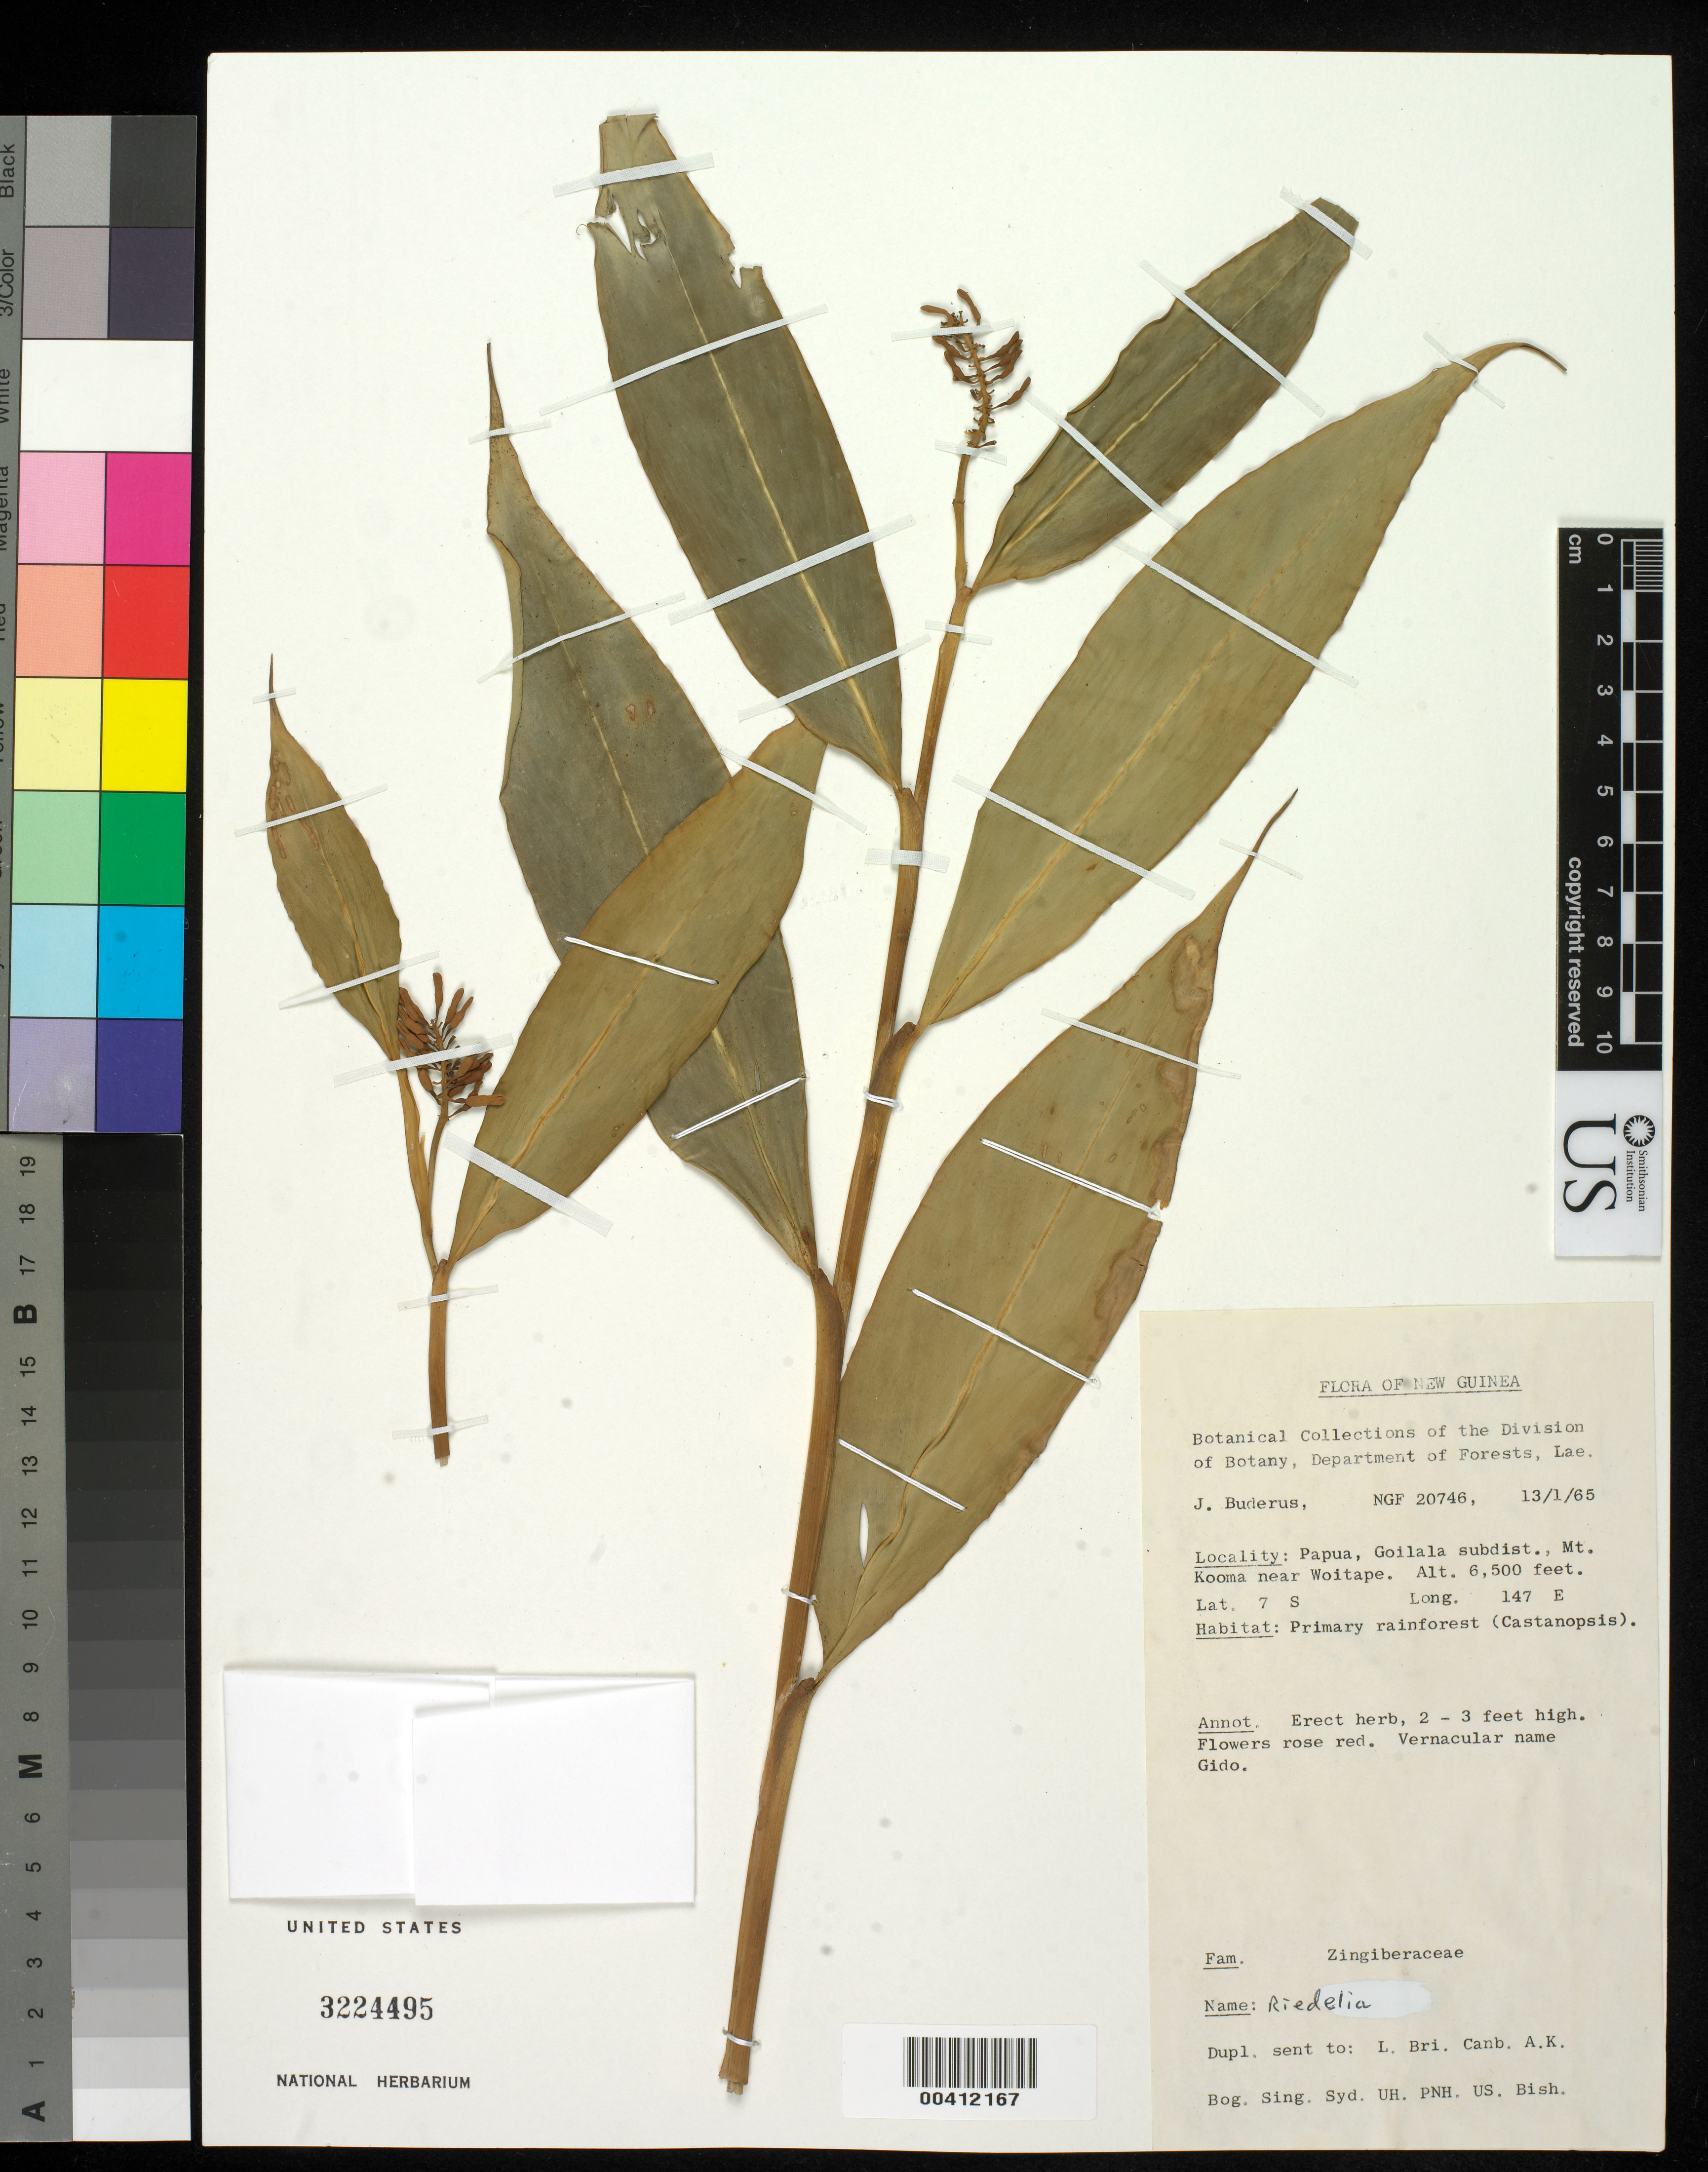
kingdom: Plantae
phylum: Tracheophyta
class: Liliopsida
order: Zingiberales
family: Zingiberaceae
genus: Riedelia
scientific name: Riedelia sp.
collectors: J. Buderus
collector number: Ngf 20746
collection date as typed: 13 Jan 1965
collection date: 1965-01-13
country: Papua New Guinea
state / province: Central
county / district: Goilala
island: New Guinea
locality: Goilala subdist., mt. kooma near woitape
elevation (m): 1981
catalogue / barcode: US 3224495